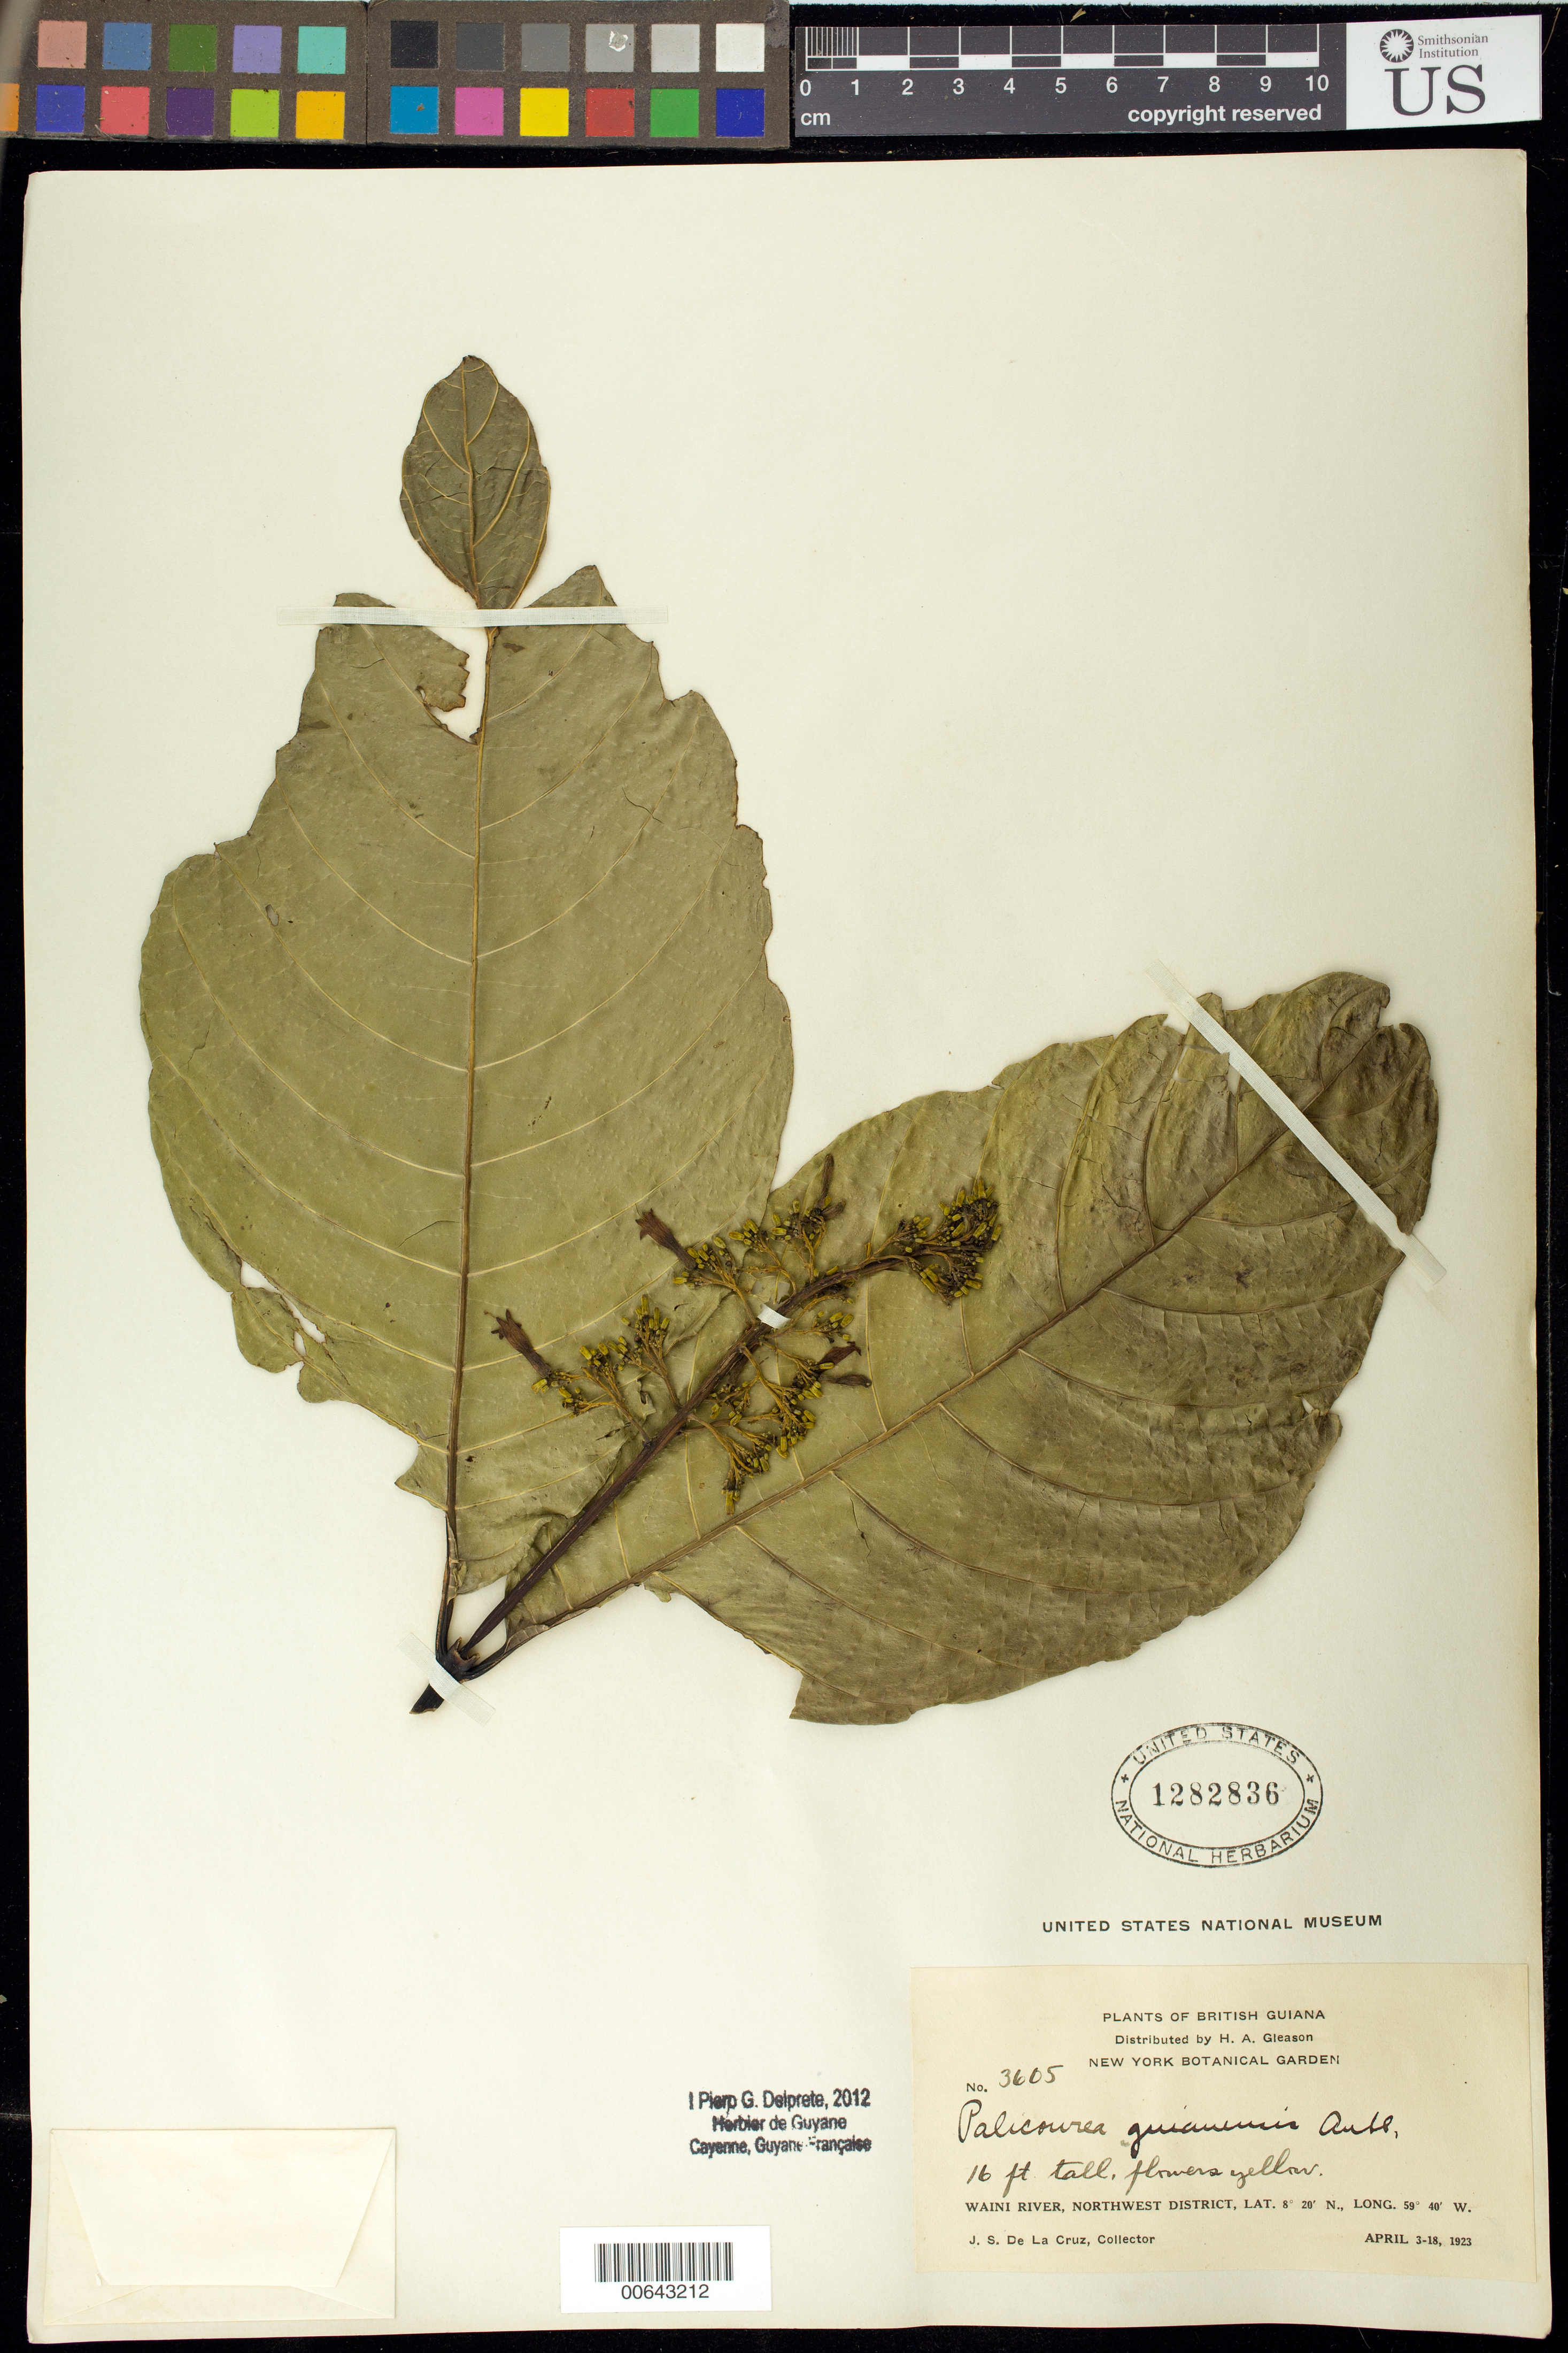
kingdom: Plantae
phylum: Tracheophyta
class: Magnoliopsida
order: Gentianales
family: Rubiaceae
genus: Palicourea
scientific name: Palicourea guianensis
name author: Aubl.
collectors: J. S. de la Cruz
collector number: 3605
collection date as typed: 3-Apr-23 to 18-Apr-23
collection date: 1923-04-03/1923-04-18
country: Guyana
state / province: Barima-Waini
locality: Waini R., NW District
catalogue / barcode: US 1282836